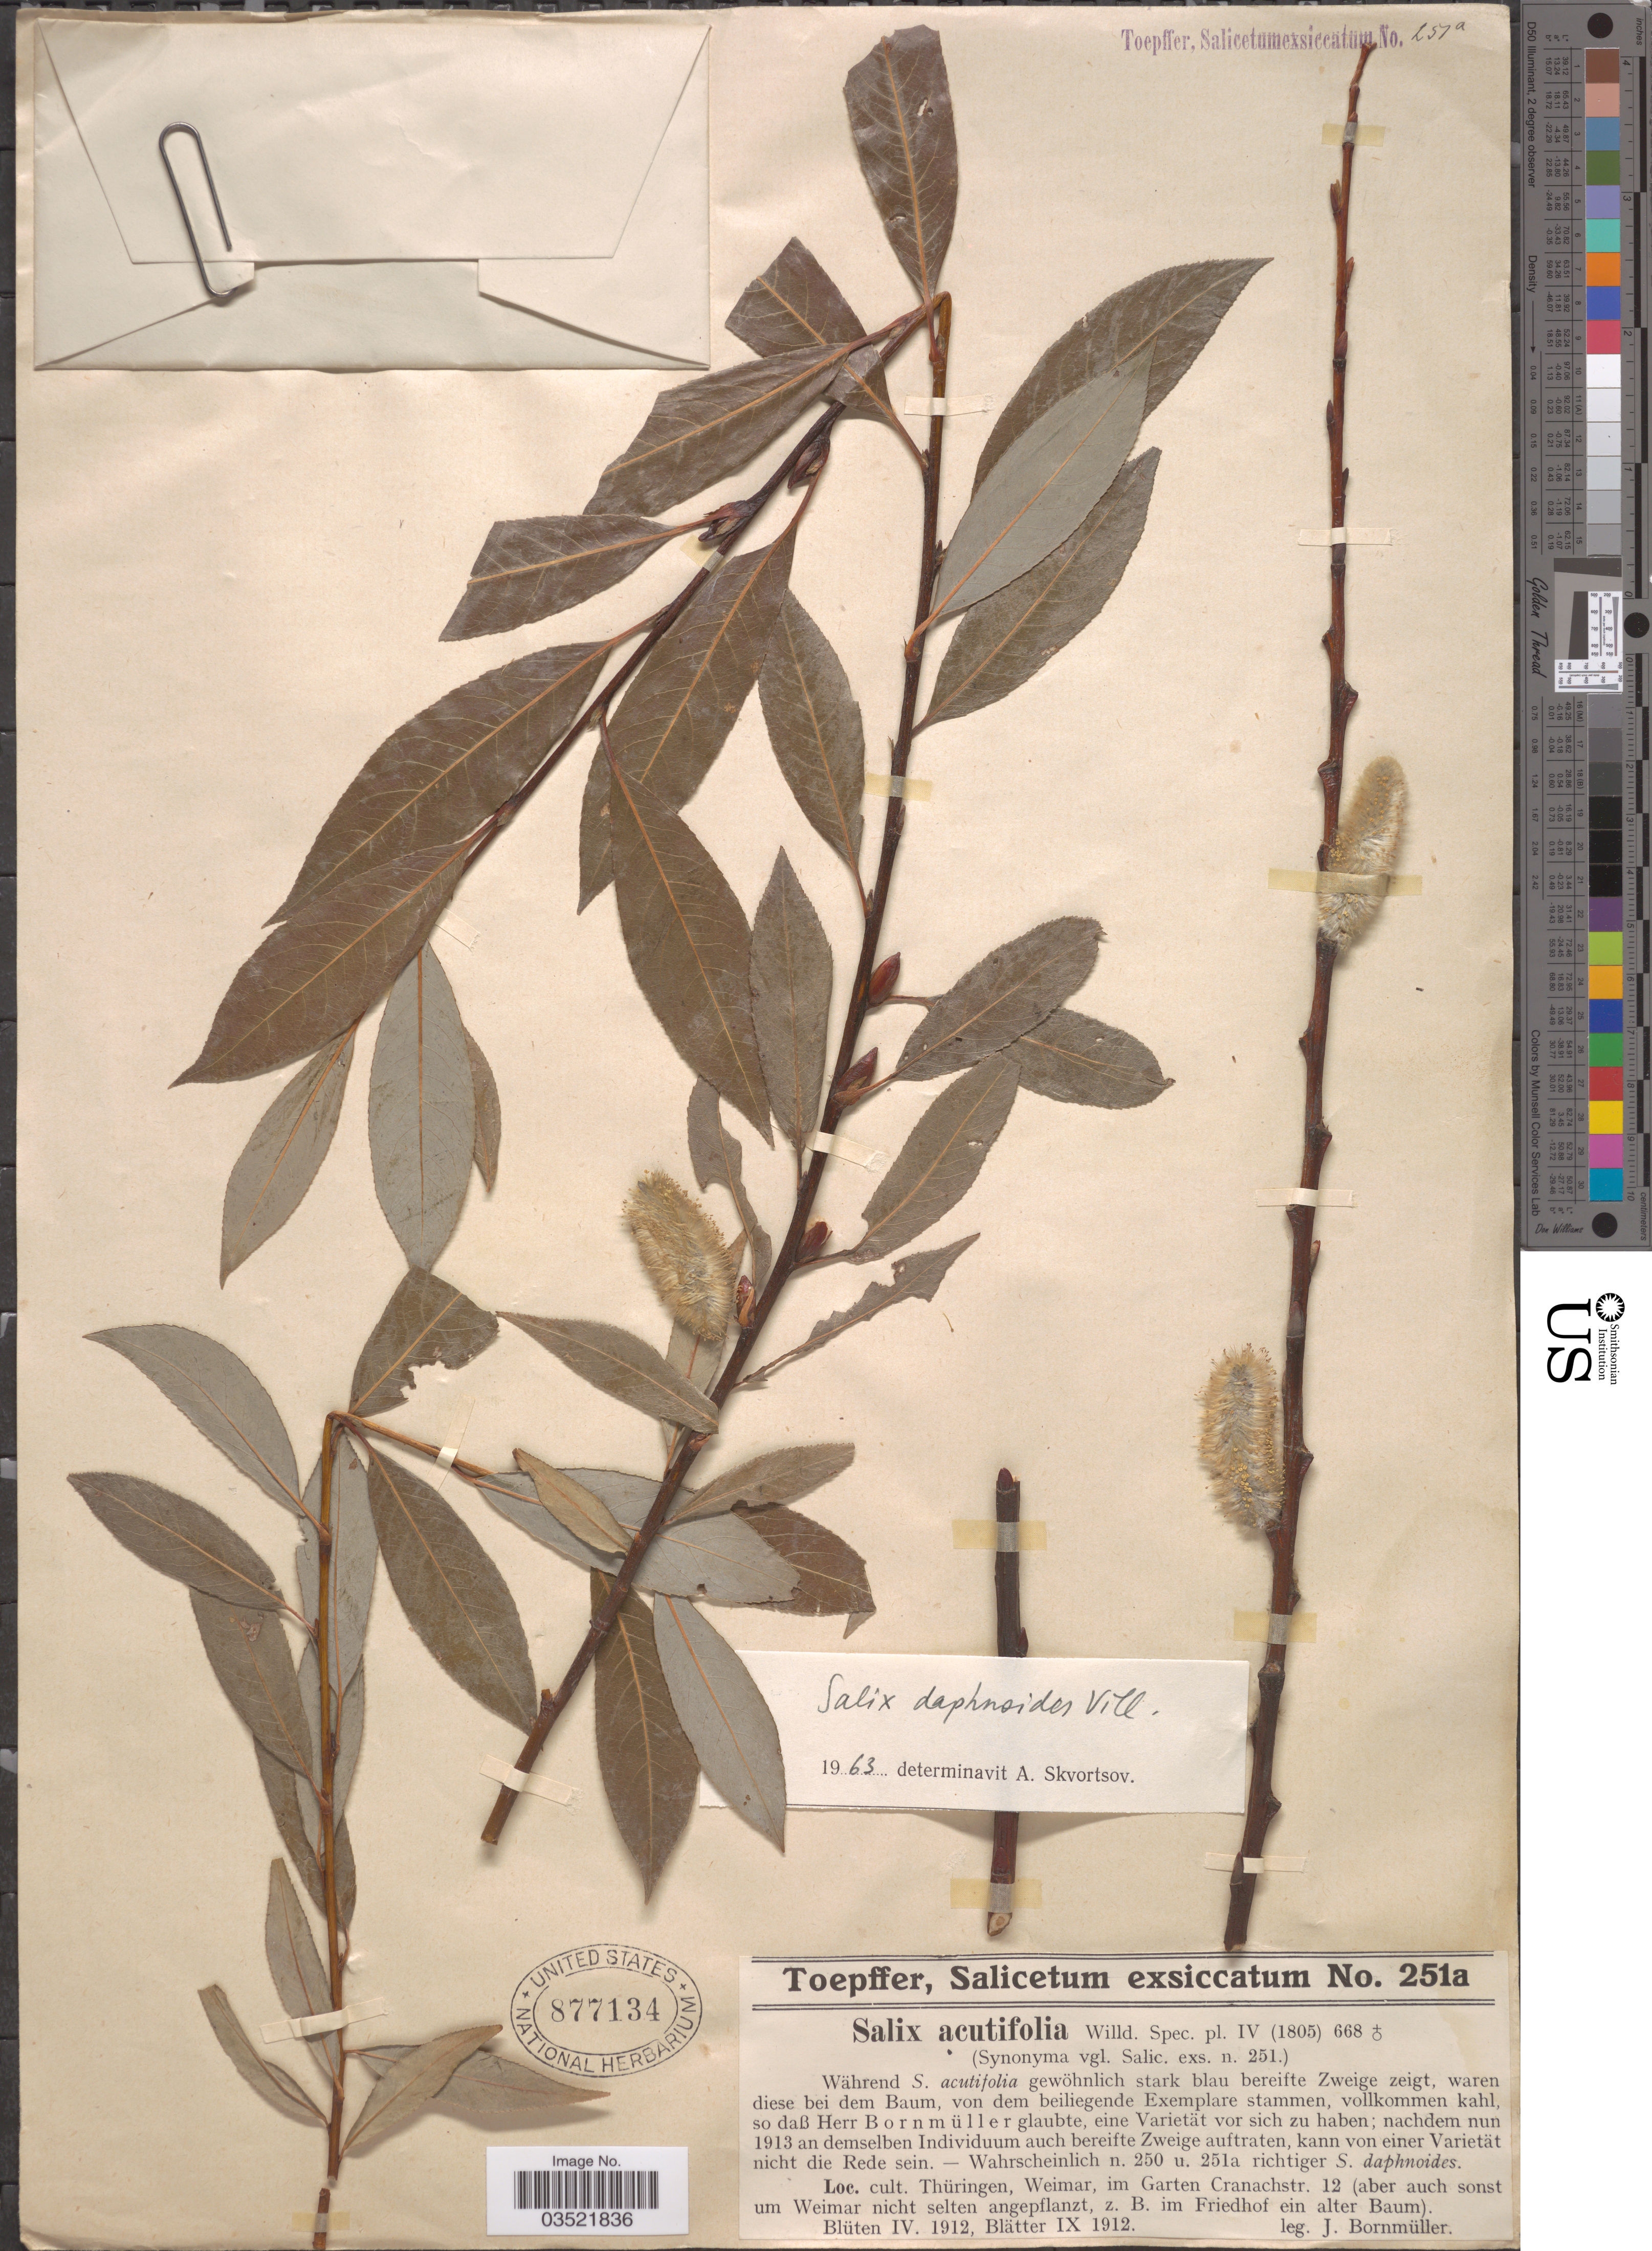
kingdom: Plantae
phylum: Tracheophyta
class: Magnoliopsida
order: Malpighiales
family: Salicaceae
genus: Salix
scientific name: Salix daphnoides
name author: Vill.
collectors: J. Bornmüller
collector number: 251a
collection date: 1912-04/1912-09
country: Germany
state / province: Thuringia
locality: Cult. Thüringen, Weimar, im Garten Cranachstr. 12 (aber auch sonst um Weimar nicht selten angeplfanzt, z. B. im Friedhof ein alter Baum).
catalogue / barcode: US 877134